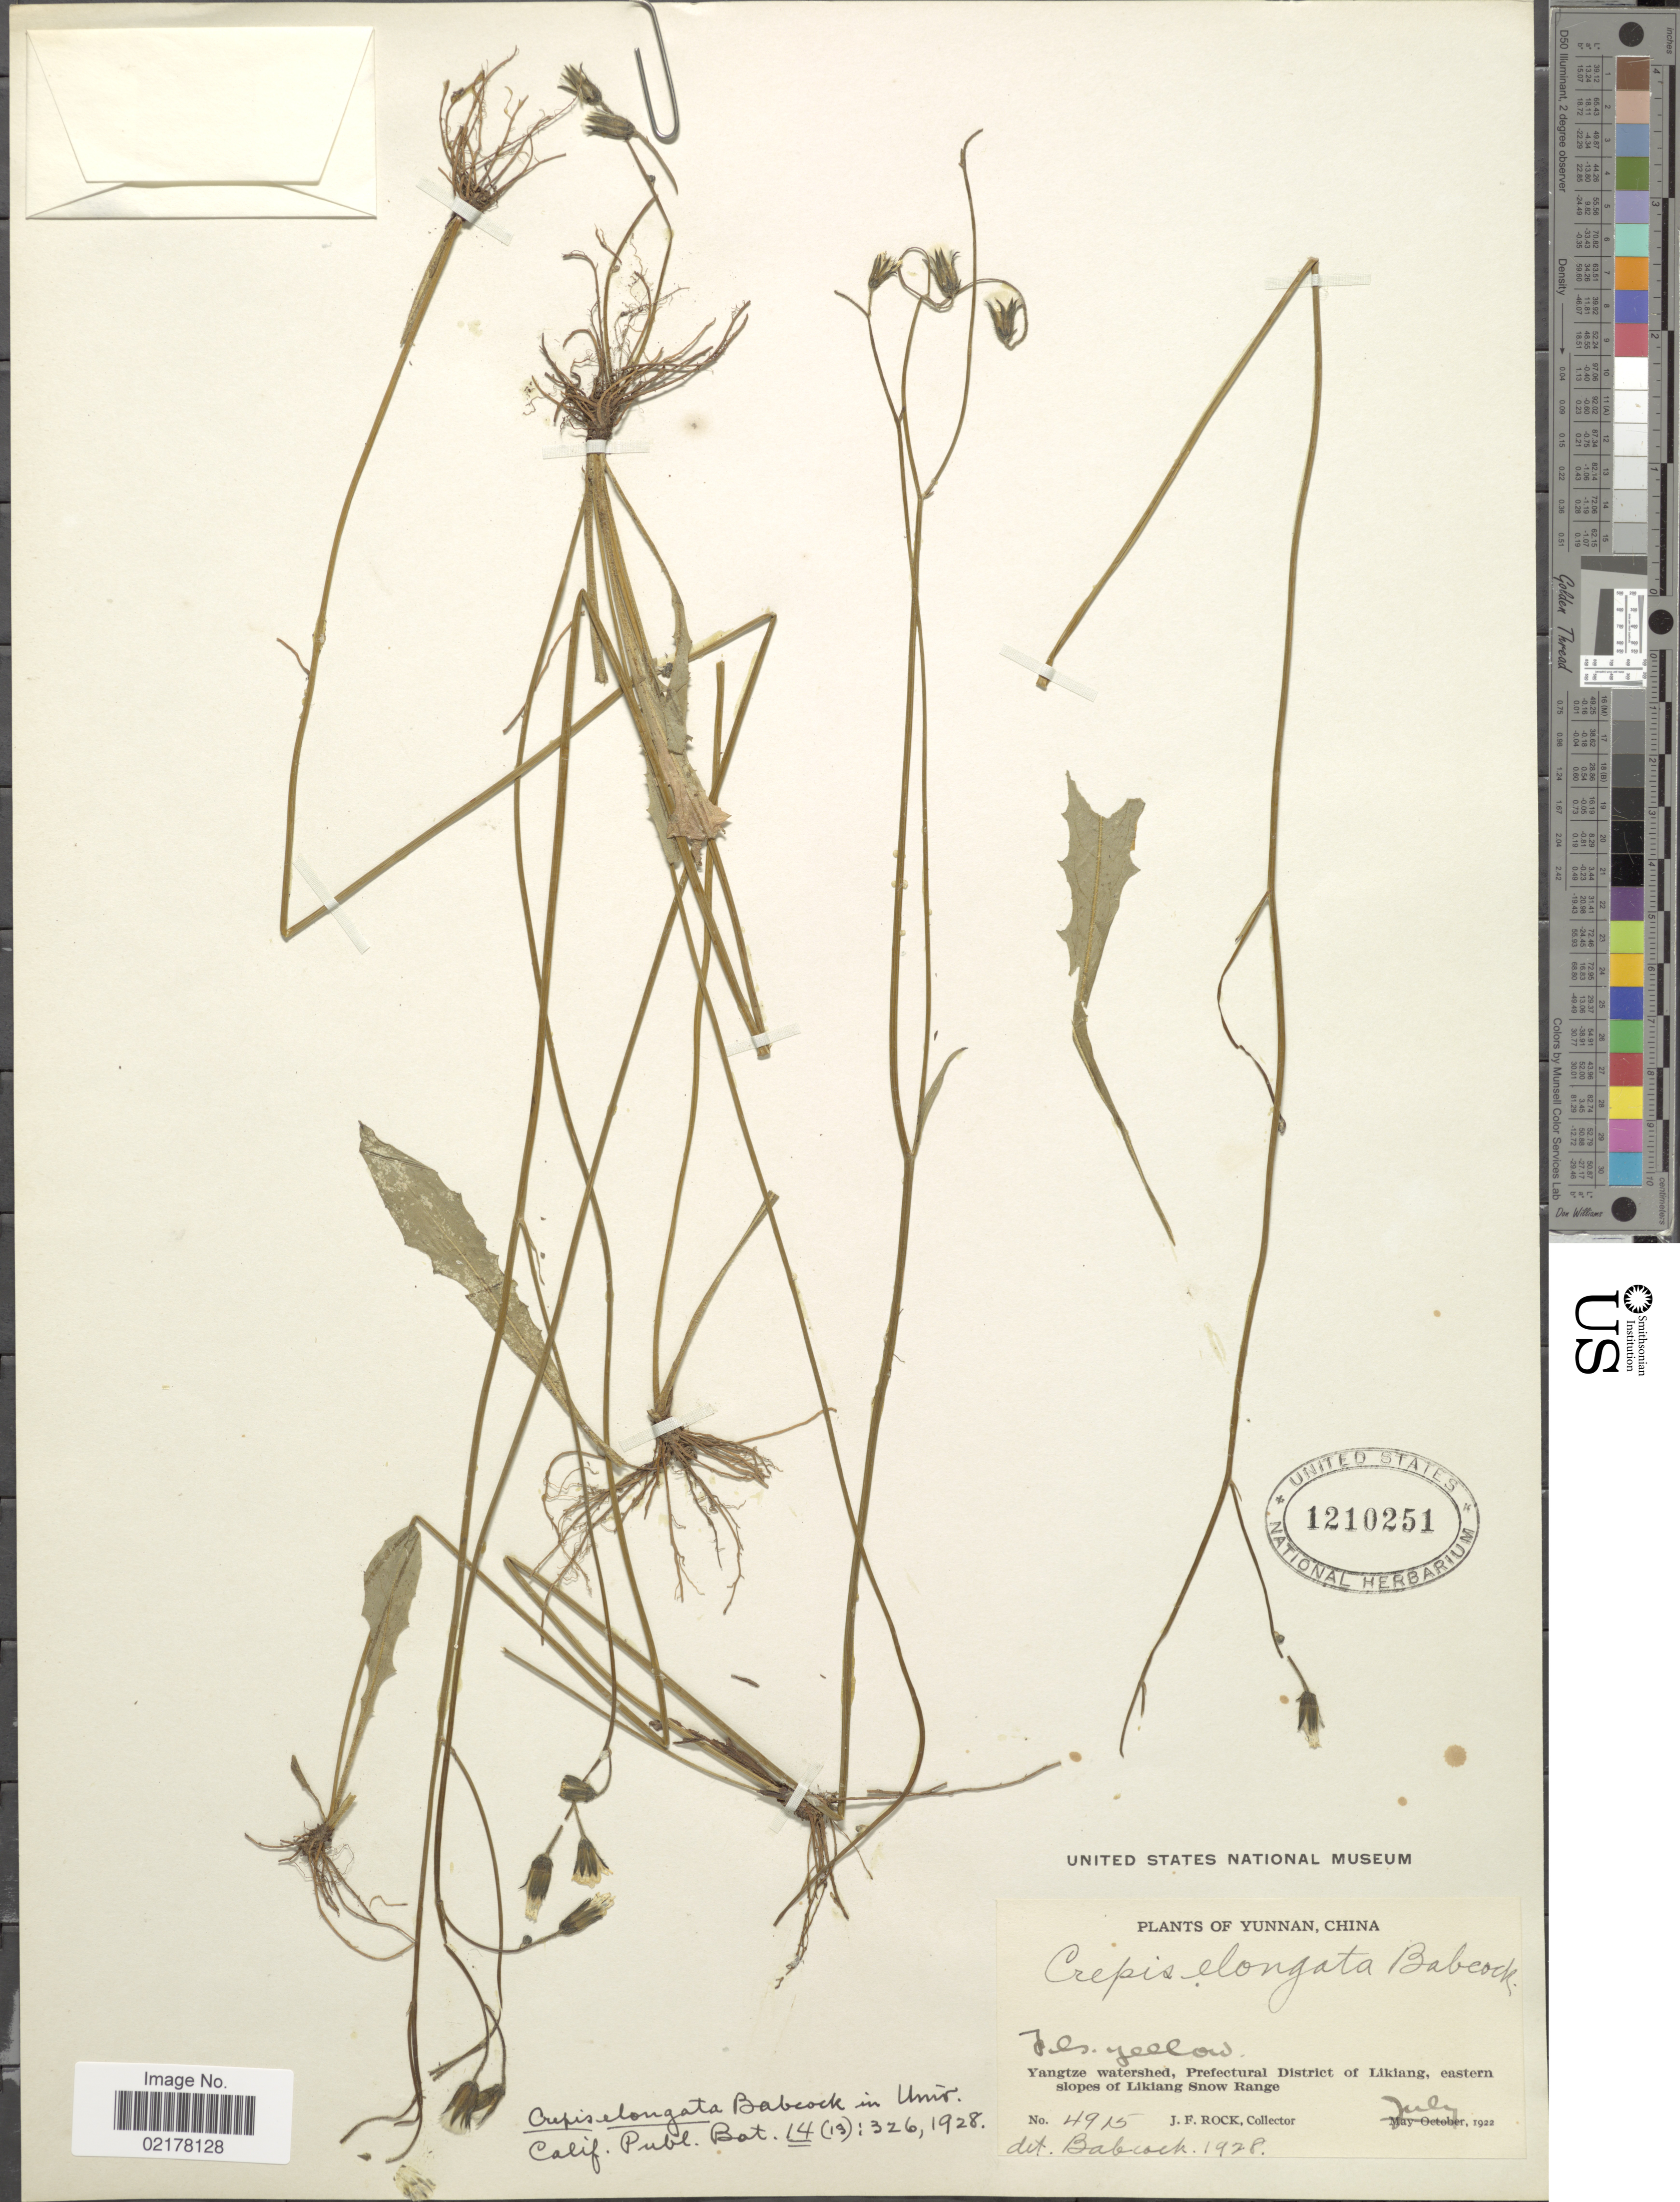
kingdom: Plantae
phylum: Tracheophyta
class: Magnoliopsida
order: Asterales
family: Asteraceae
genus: Crepis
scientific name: Crepis elongata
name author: Babc.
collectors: J. F. Rock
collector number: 4915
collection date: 1922-07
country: China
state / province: Yunnan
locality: Yangtze watershed, Prefectural District of Likiang, eastern slopes of Likiang Snow Range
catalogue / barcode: US 1210251